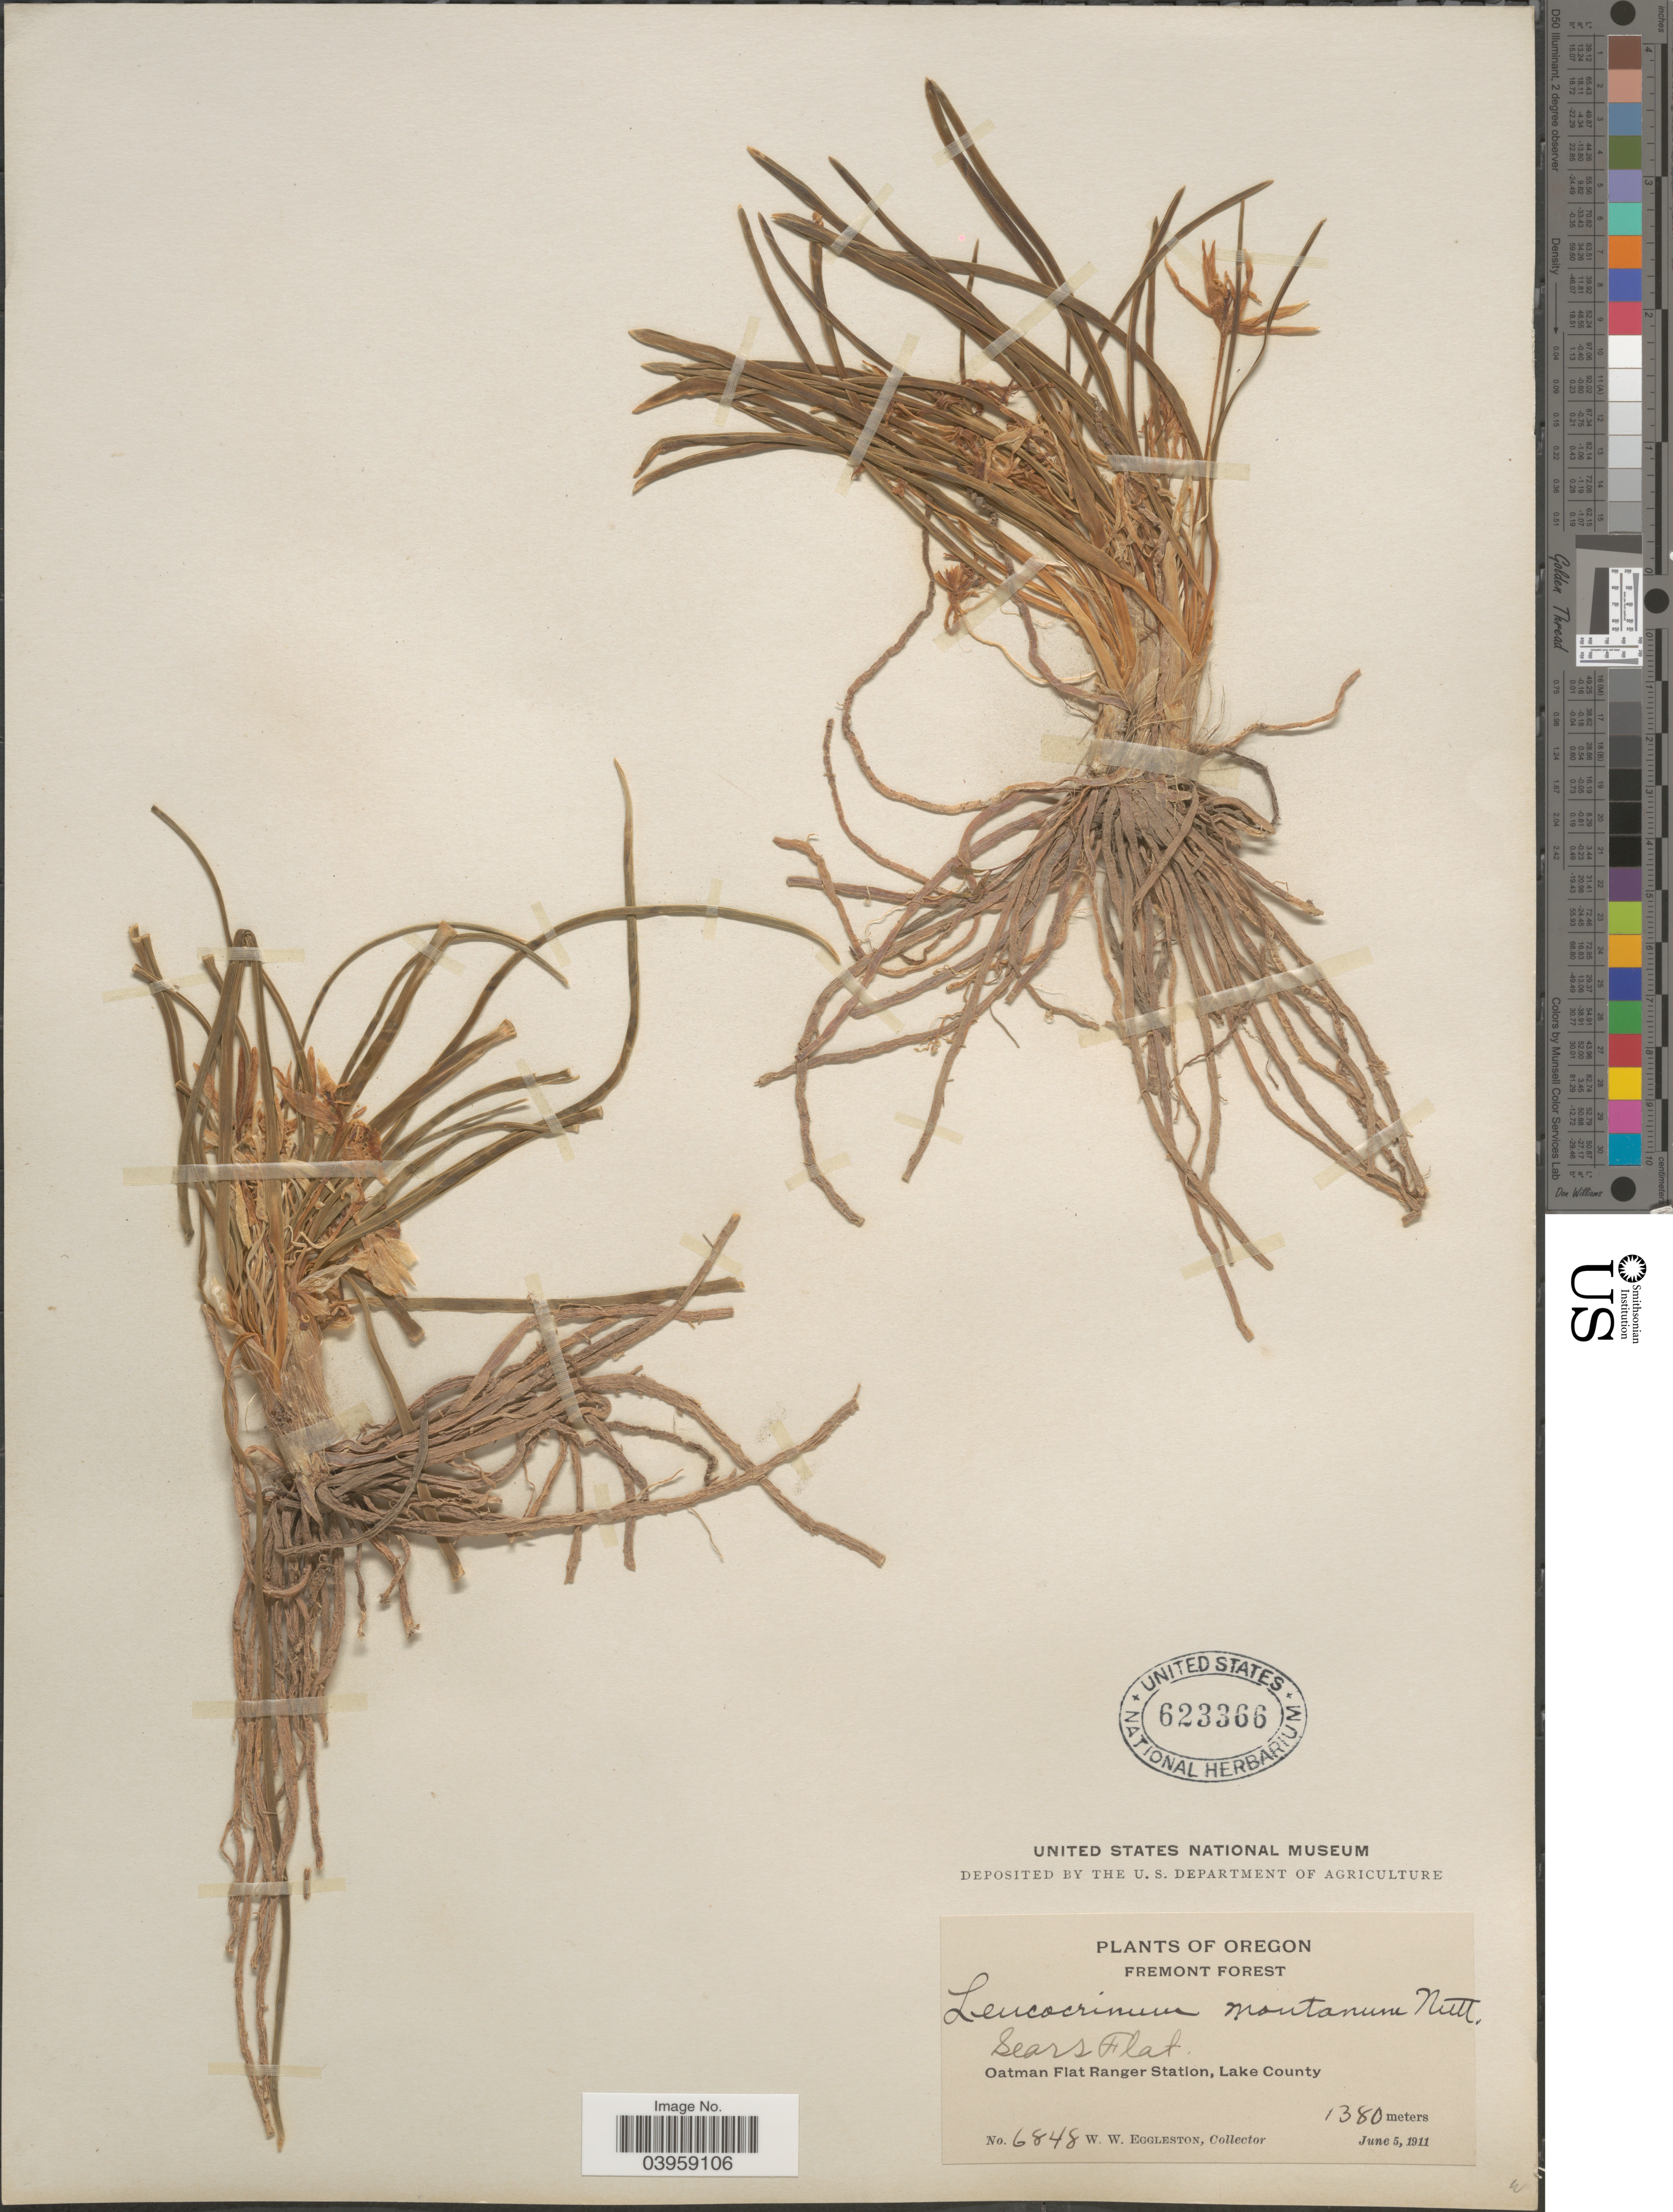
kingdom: Plantae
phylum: Tracheophyta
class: Liliopsida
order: Asparagales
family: Asparagaceae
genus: Leucocrinum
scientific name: Leucocrinum montanum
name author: Nutt.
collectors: W. W. Eggleston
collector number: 6848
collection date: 1911-06-05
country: United States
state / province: Oregon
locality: Fremont Forest. Sears Flat. Oatman Flat Ranger Station, Lake County.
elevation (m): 1380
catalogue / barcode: US 623366